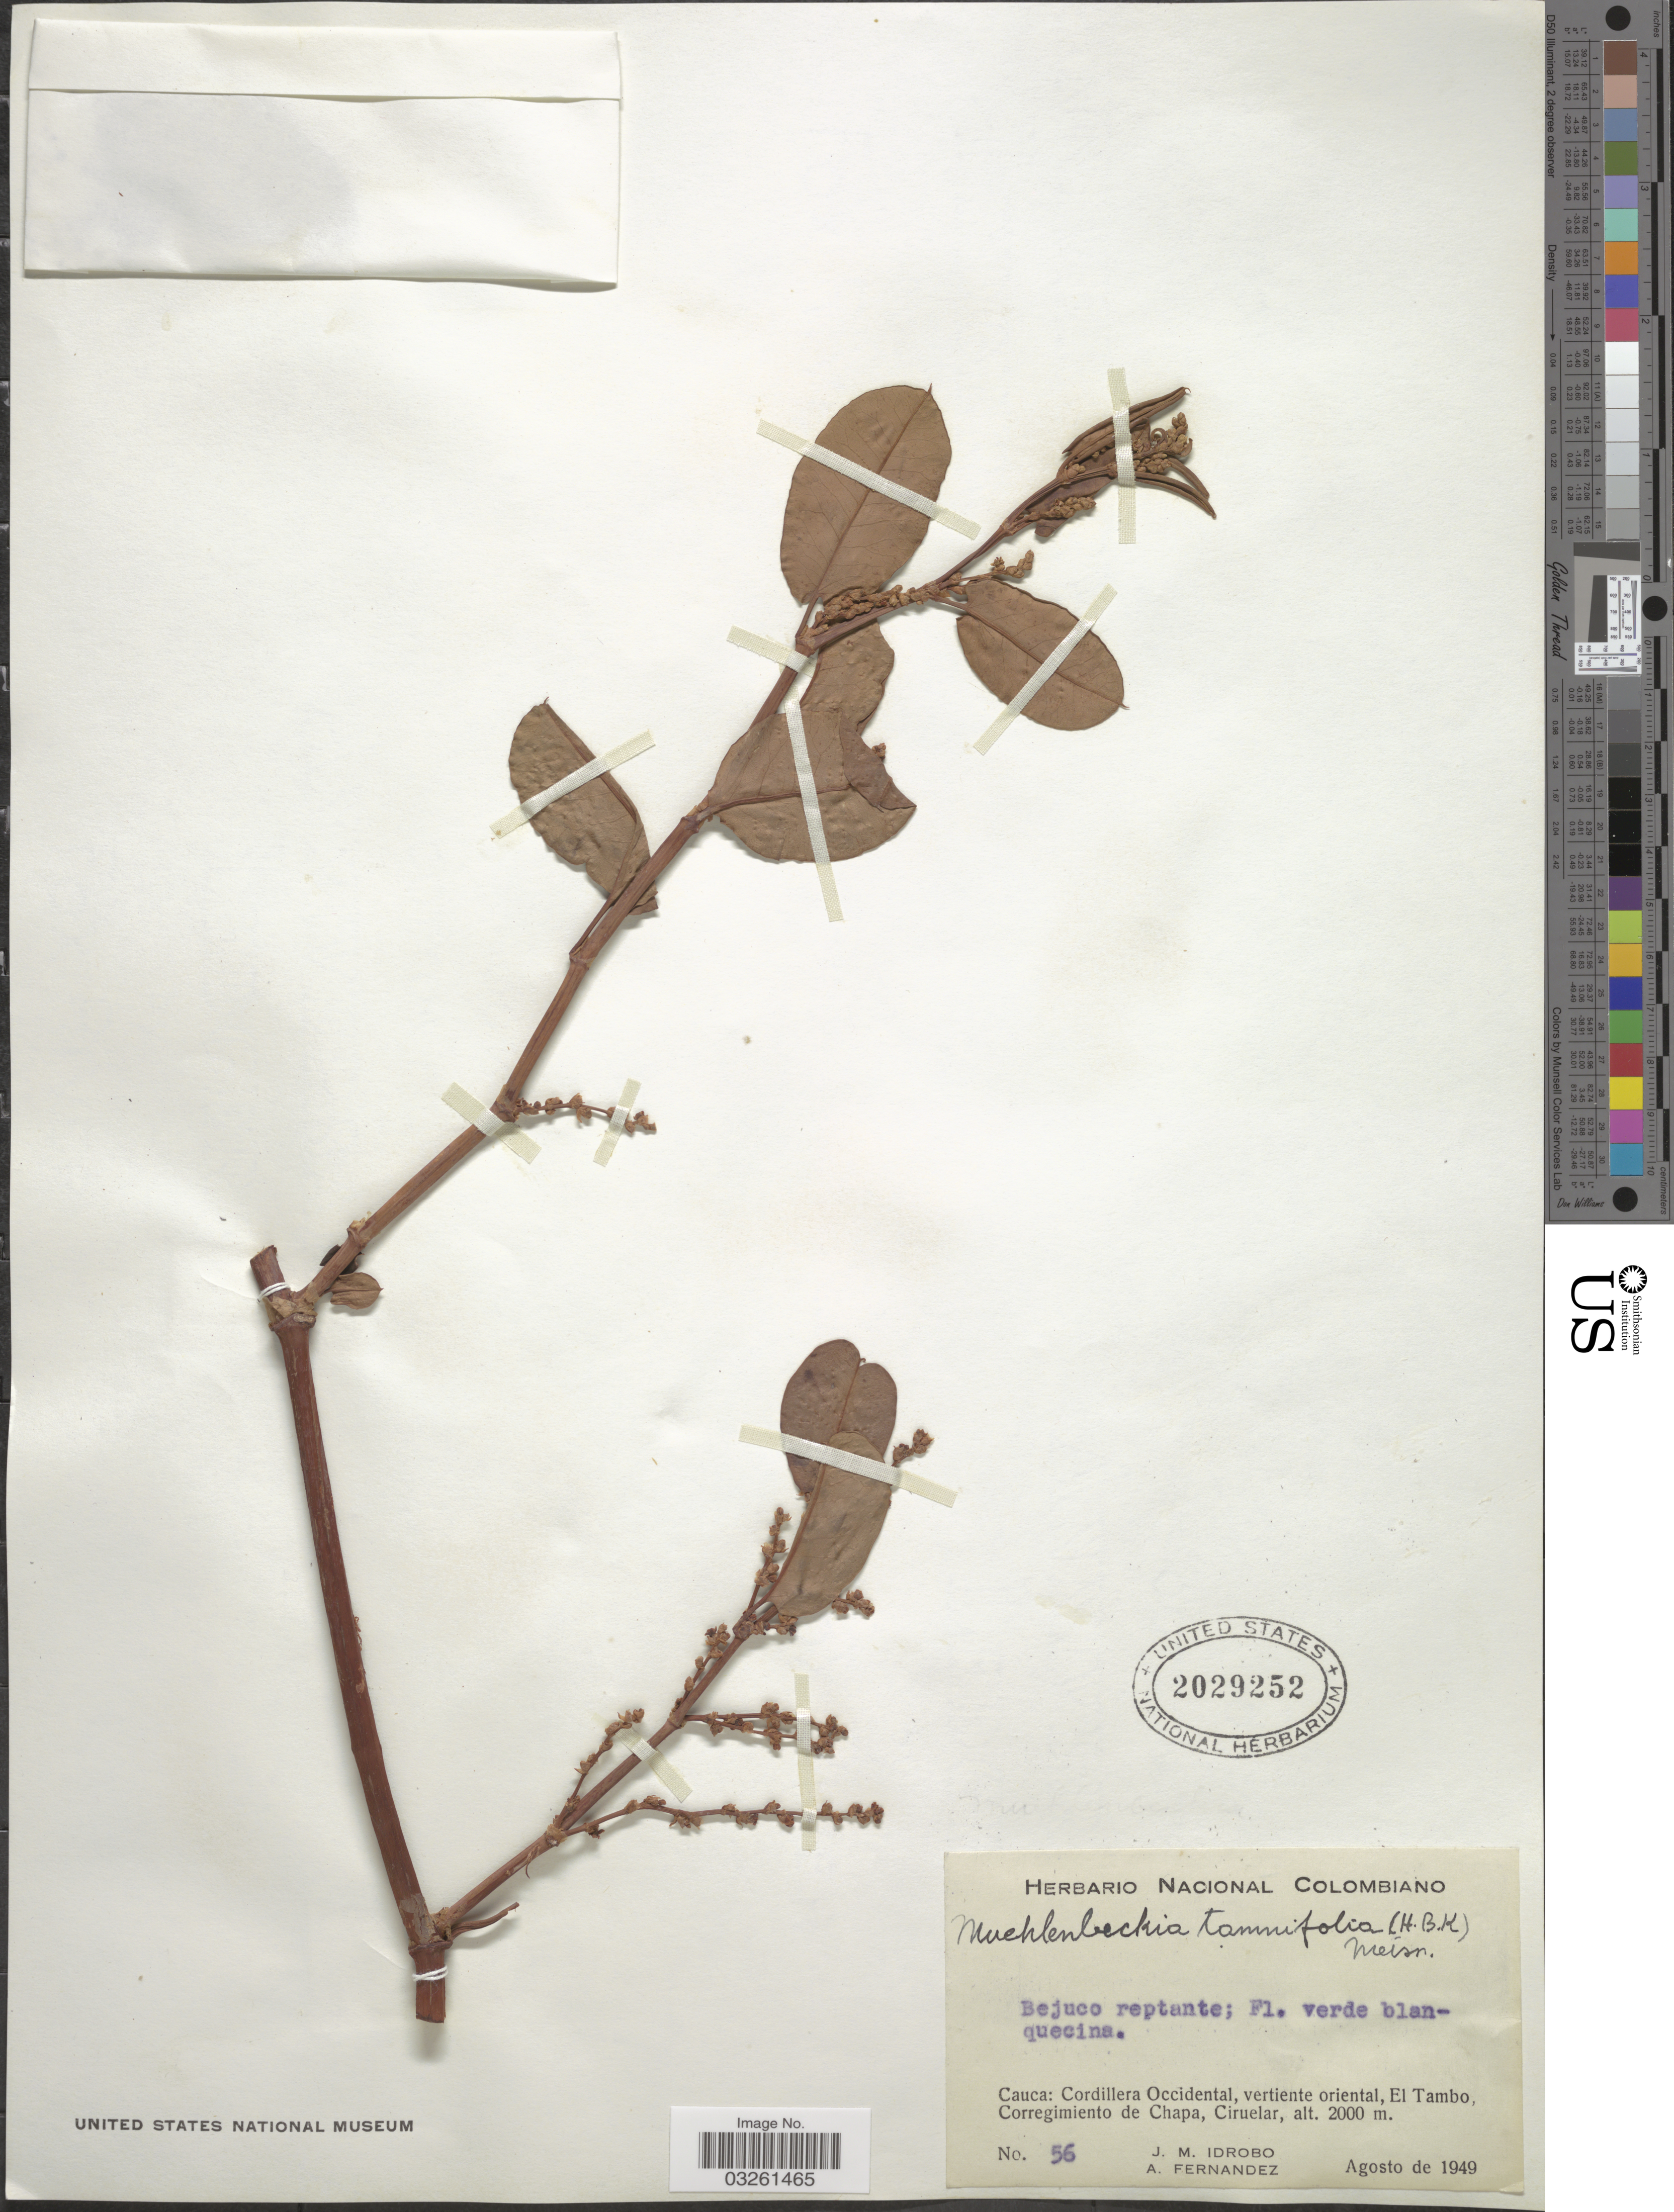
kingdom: Plantae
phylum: Tracheophyta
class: Magnoliopsida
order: Caryophyllales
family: Polygonaceae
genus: Muehlenbeckia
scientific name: Muehlenbeckia tamnifolia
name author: (Kunth) Meisn.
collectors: J. M. Idrobo & A. Fernandez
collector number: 56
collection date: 1949-08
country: Colombia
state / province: Cauca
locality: Cordillera Occidental, vertiente oriental, El Tambo, Corregimiento de Chapa, Ciruelar.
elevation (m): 2000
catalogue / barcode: US 2029252